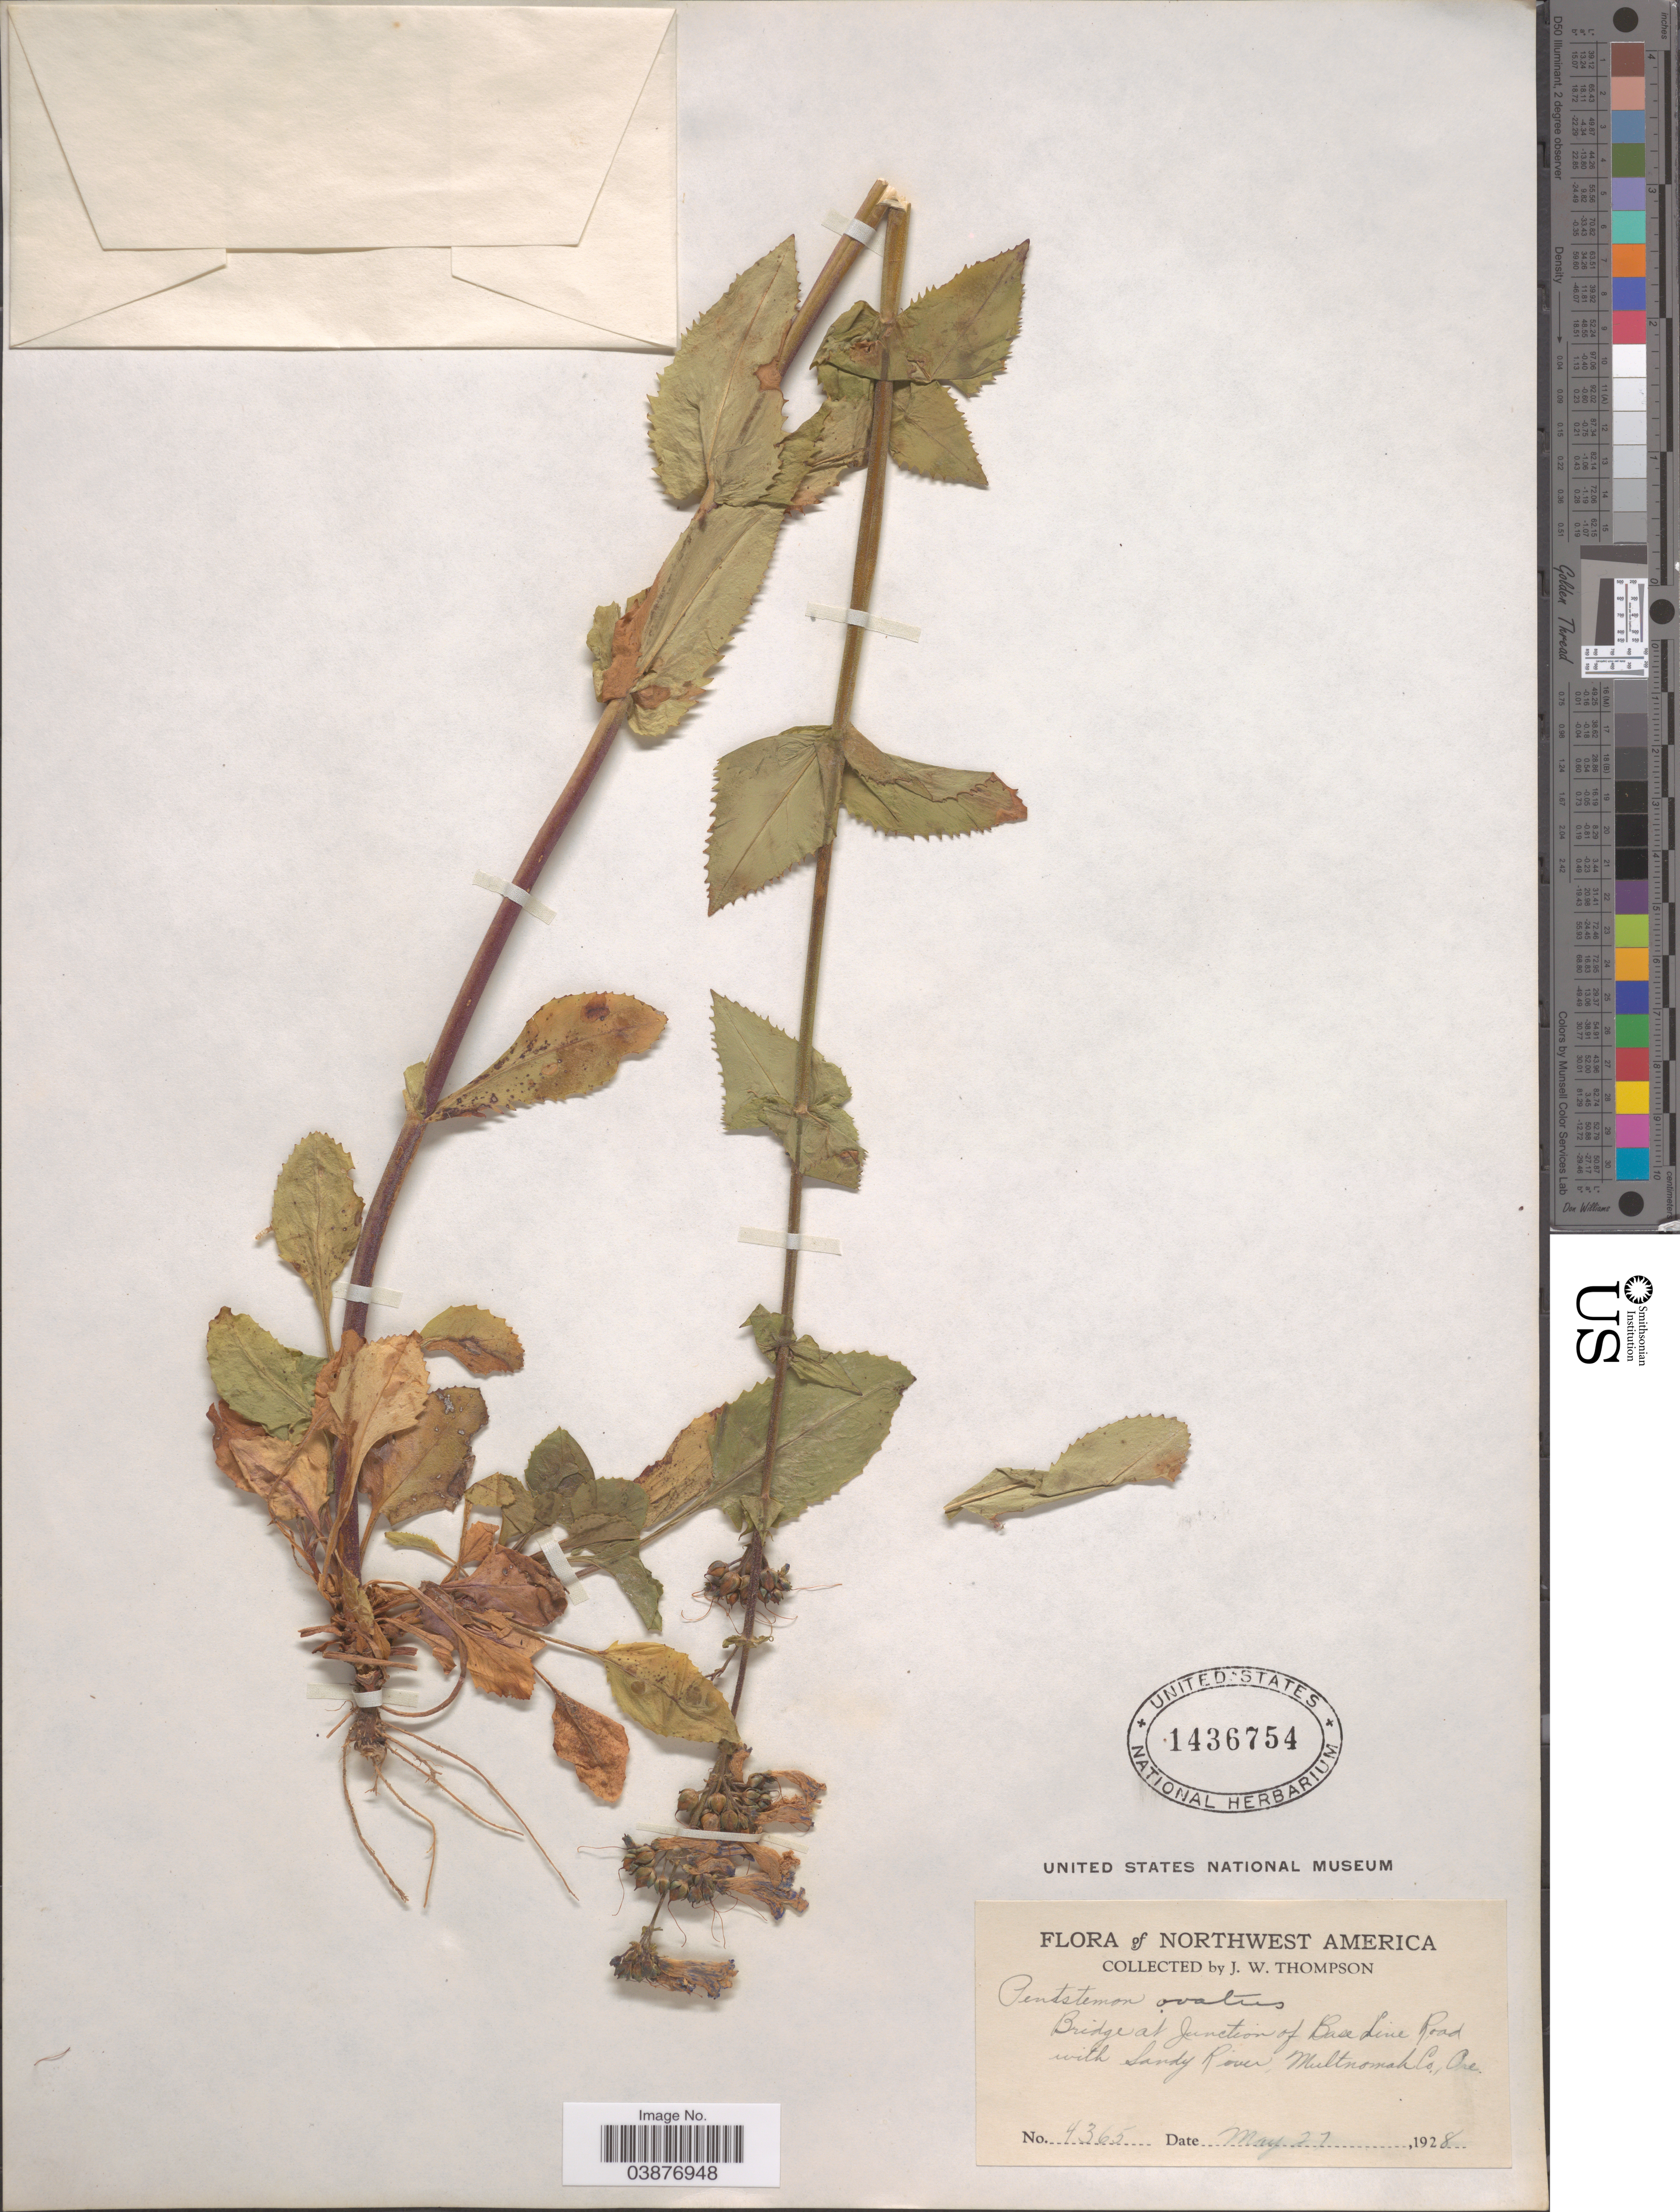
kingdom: Plantae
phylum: Tracheophyta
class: Magnoliopsida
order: Lamiales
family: Plantaginaceae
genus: Penstemon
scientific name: Penstemon ovatus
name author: Douglas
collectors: J. Thompson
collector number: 4365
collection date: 1928-05-27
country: United States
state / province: Oregon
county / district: Multnomah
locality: Northwest America. Bridge at Junction of Base Line Road with Sandy River. Multnomah Co.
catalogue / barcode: US 1436754